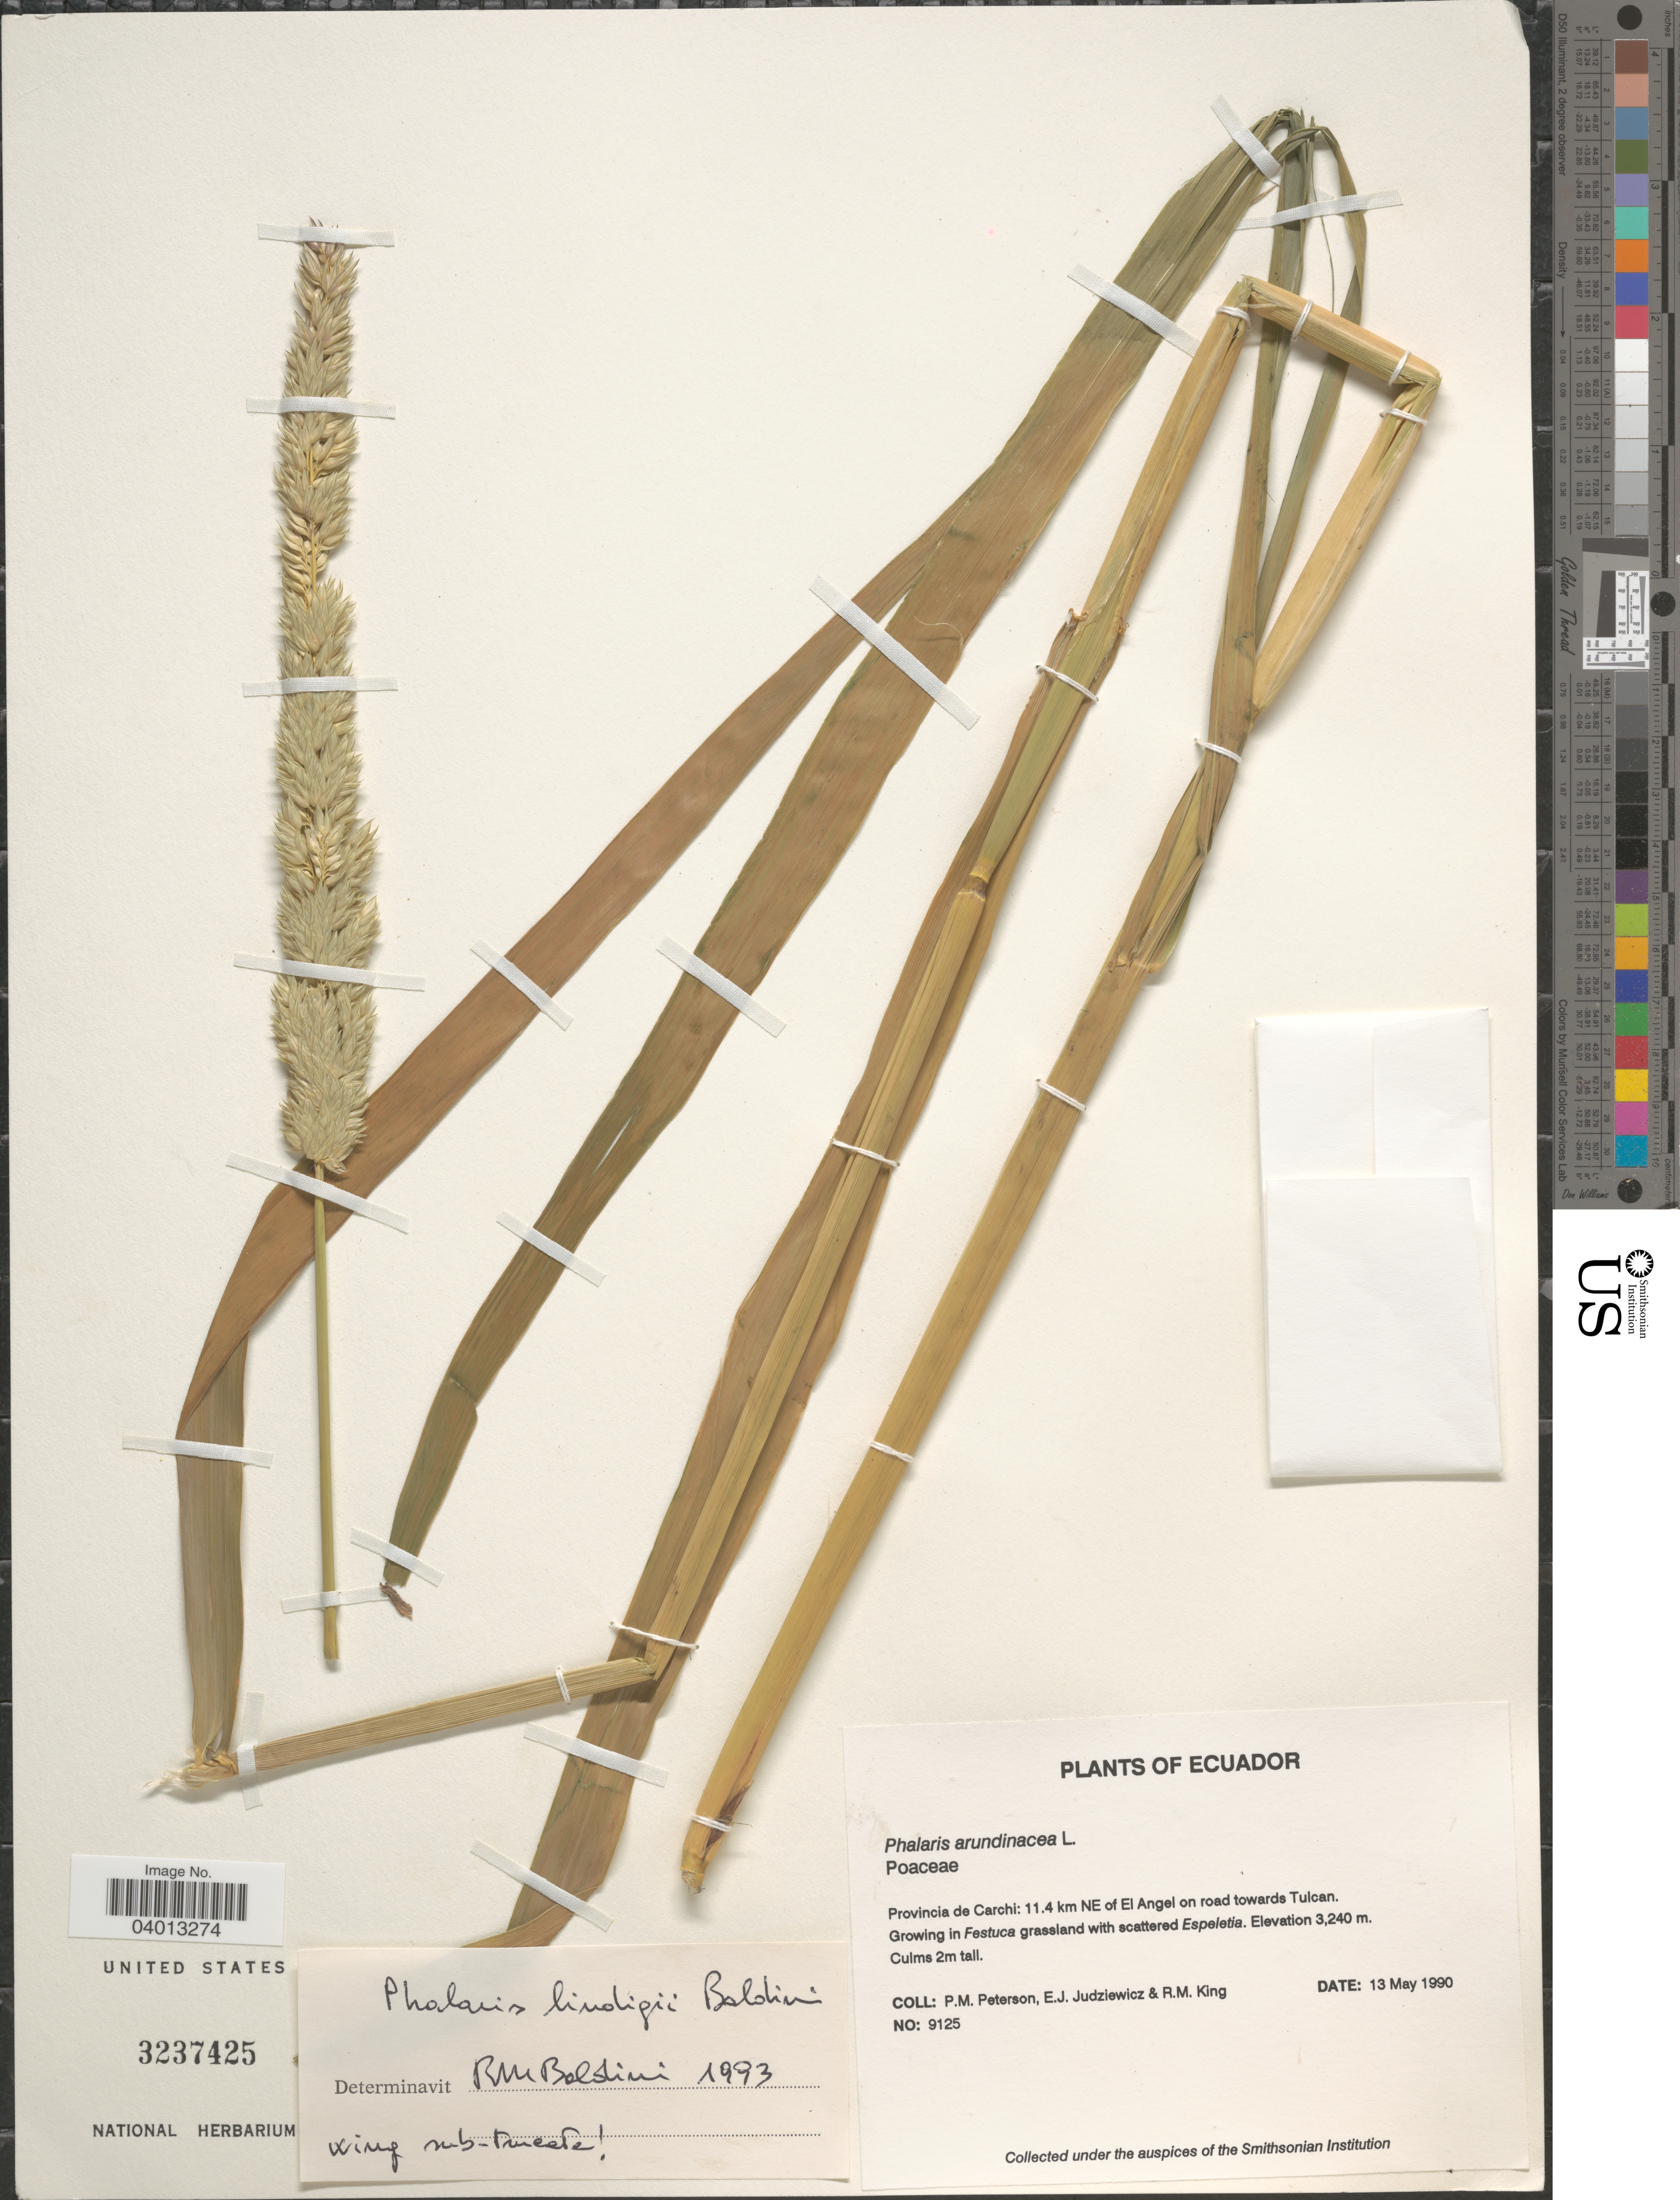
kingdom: Plantae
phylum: Tracheophyta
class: Liliopsida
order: Poales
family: Poaceae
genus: Phalaris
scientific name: Phalaris lindigii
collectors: P. M. Peterson, E. J. Judziewicz & R. M. King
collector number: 9125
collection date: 1990-05-13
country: Ecuador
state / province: Carchi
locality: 11.4 km NE of El Angel on road towards Tulcan.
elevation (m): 3240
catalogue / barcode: US 3237425